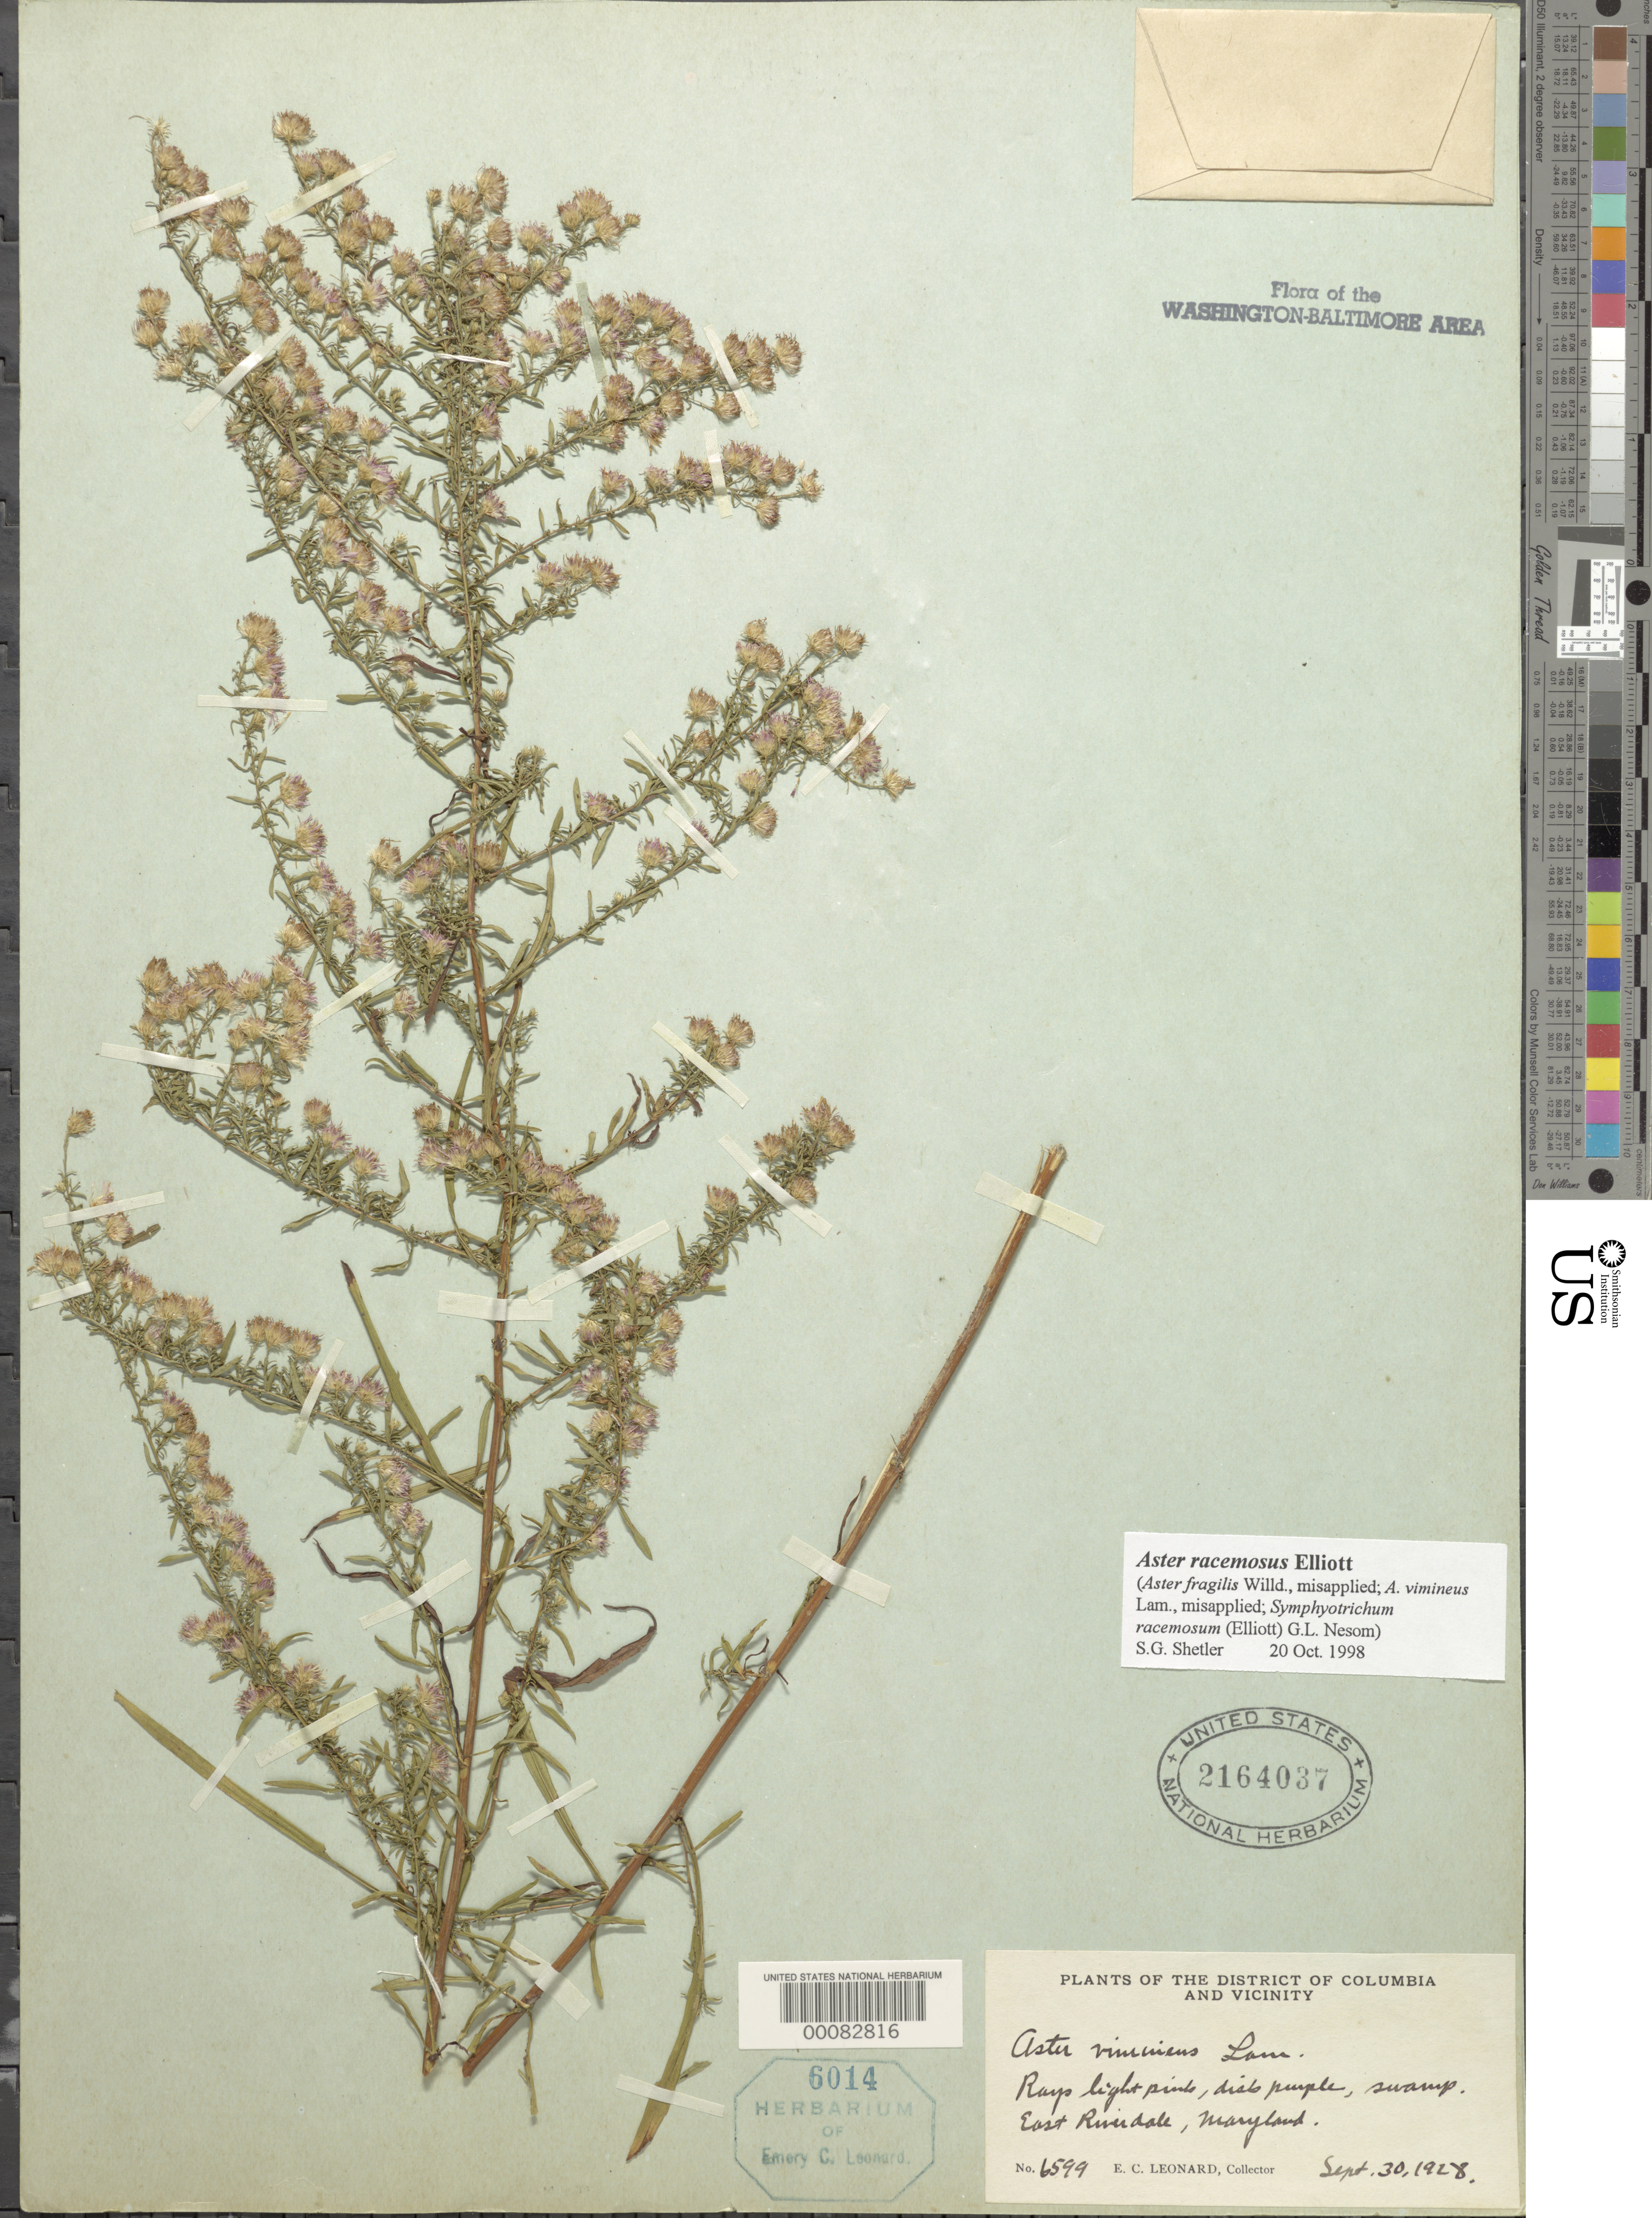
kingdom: Plantae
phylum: Tracheophyta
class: Magnoliopsida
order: Asterales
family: Asteraceae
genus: Symphyotrichum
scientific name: Symphyotrichum racemosum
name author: (Elliott) G.L. Nesom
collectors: E. C. Leonard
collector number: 6599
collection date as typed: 30 Sep 1928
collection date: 1928-09-30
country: United States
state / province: Maryland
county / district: Prince George's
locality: East Riverdale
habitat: Swamp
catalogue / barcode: US 2164037